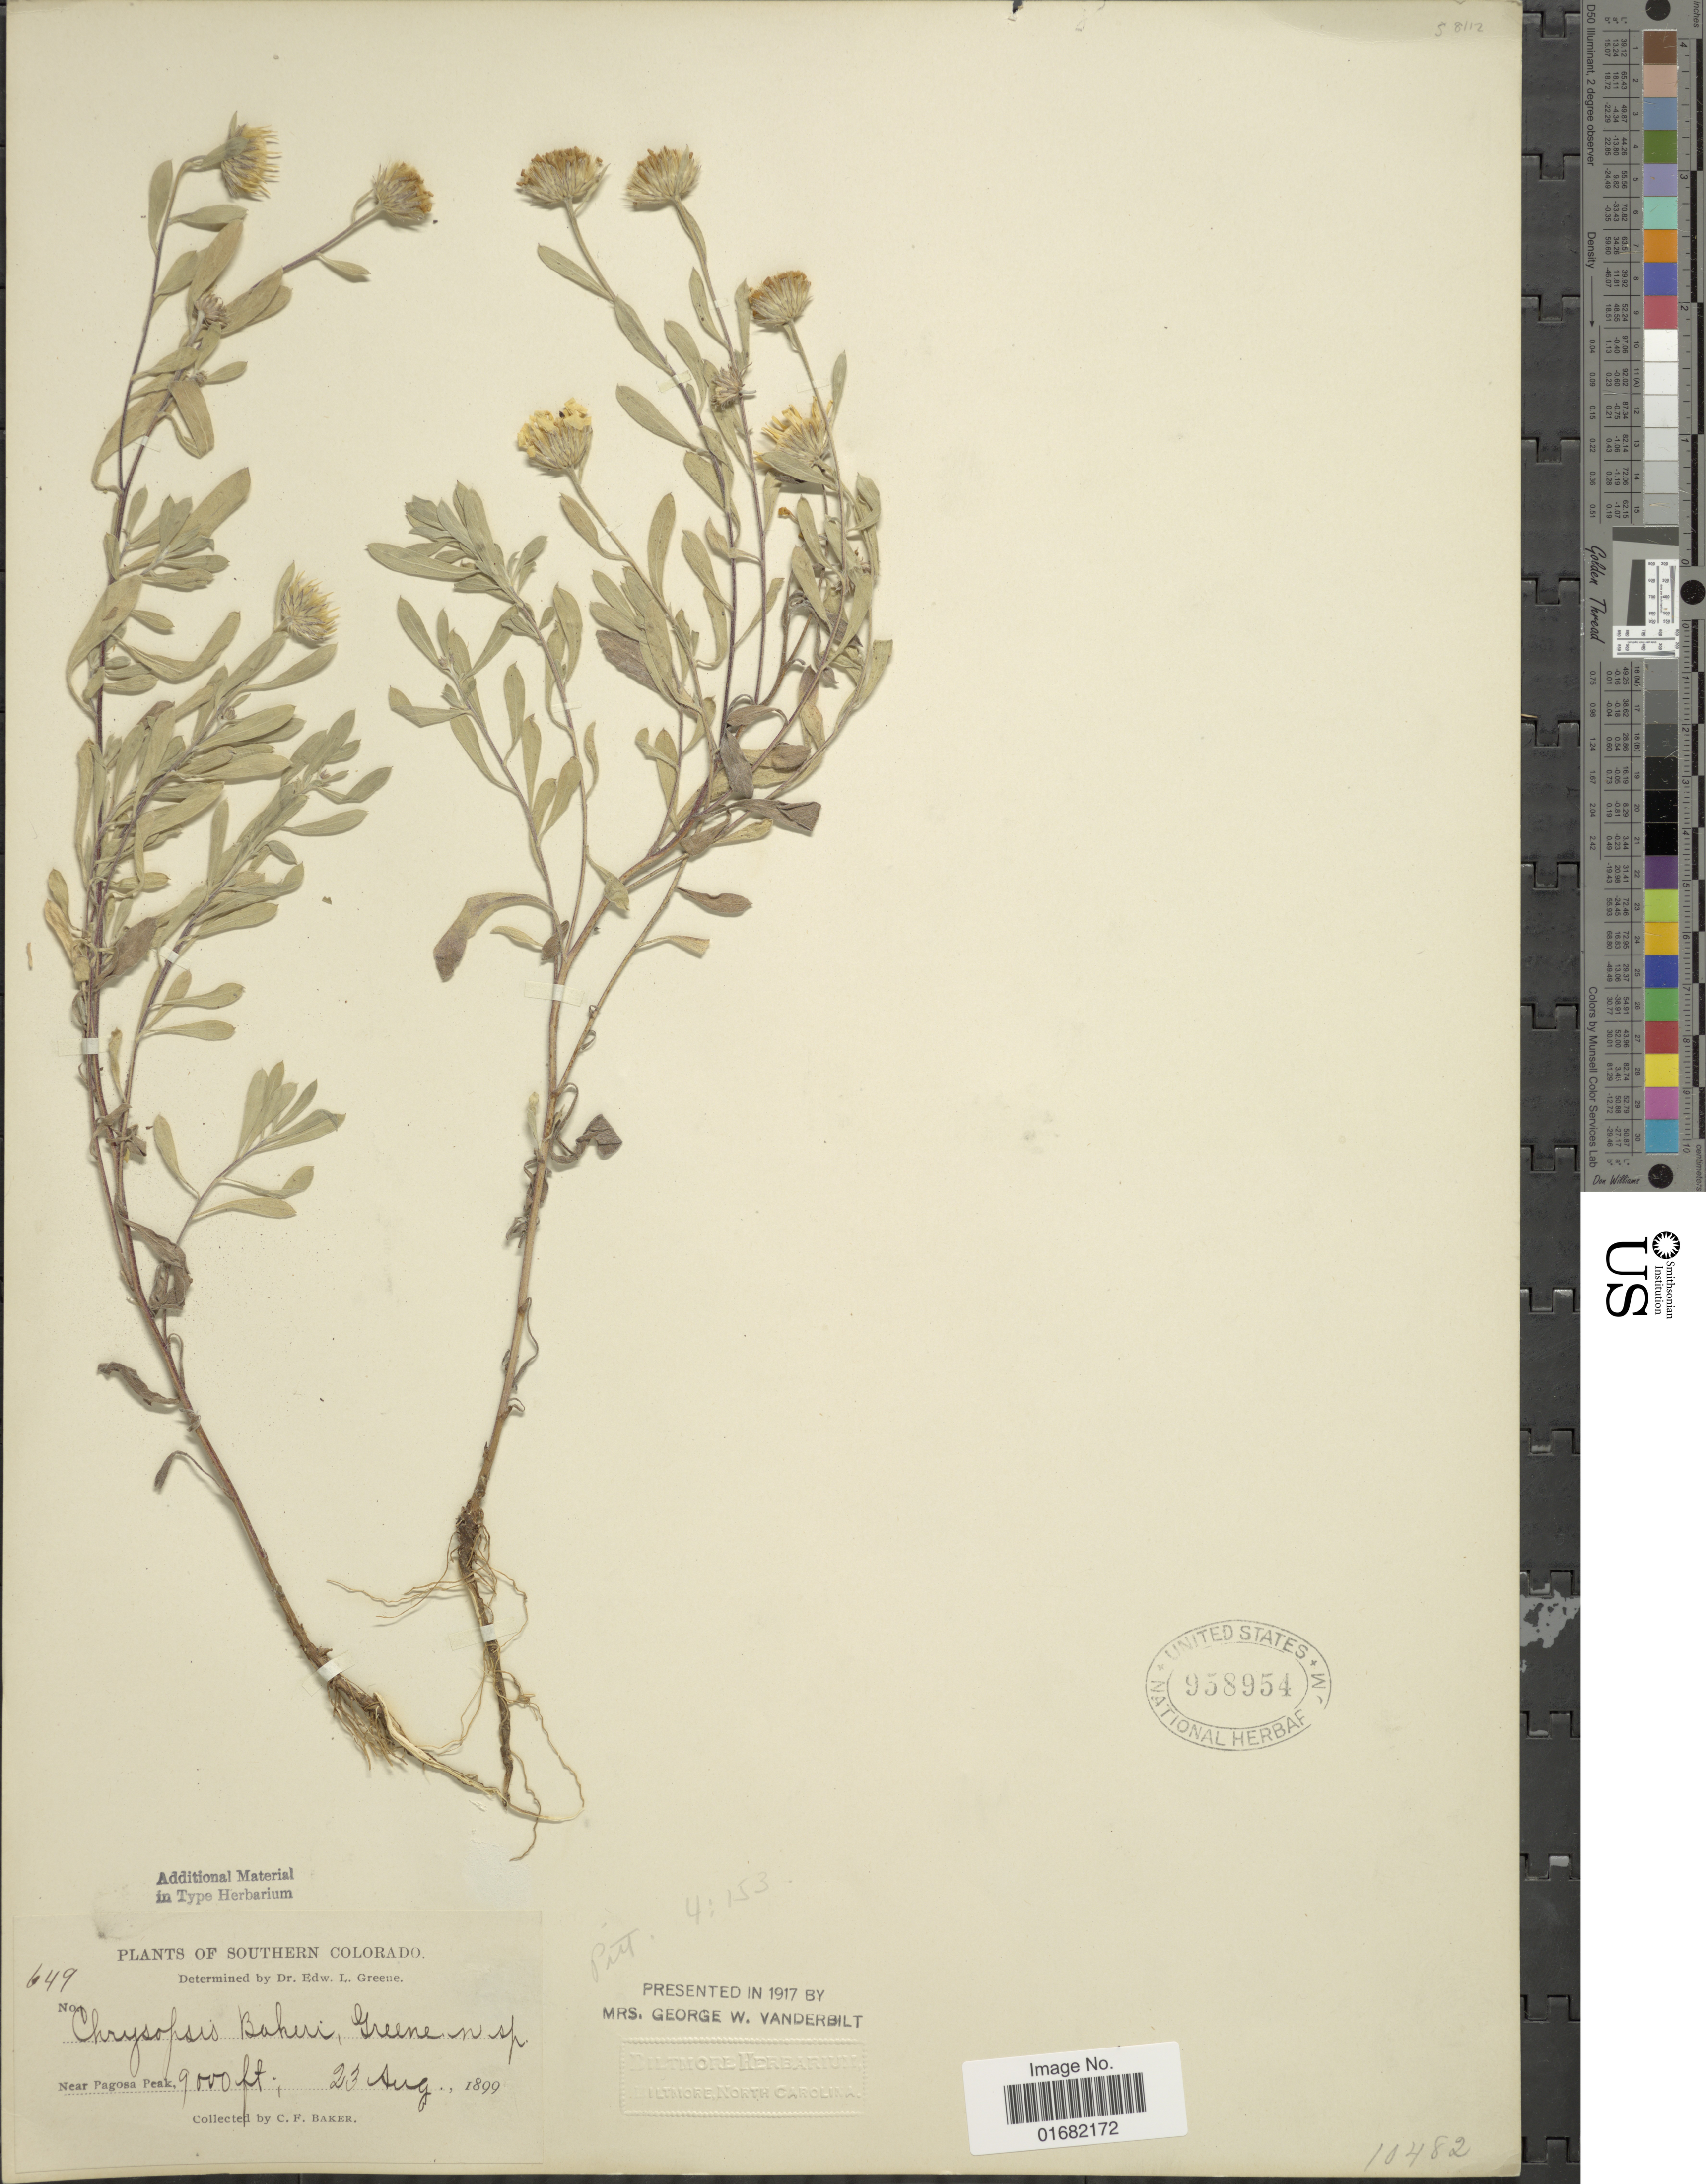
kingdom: Plantae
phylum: Tracheophyta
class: Magnoliopsida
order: Asterales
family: Asteraceae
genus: Heterotheca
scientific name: Heterotheca bakeri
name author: Greene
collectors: C. F. Baker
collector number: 649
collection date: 1899-08-23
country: United States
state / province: Colorado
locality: Southern Colorado. Near Pagosa Peak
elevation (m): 2743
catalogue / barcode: US 958954